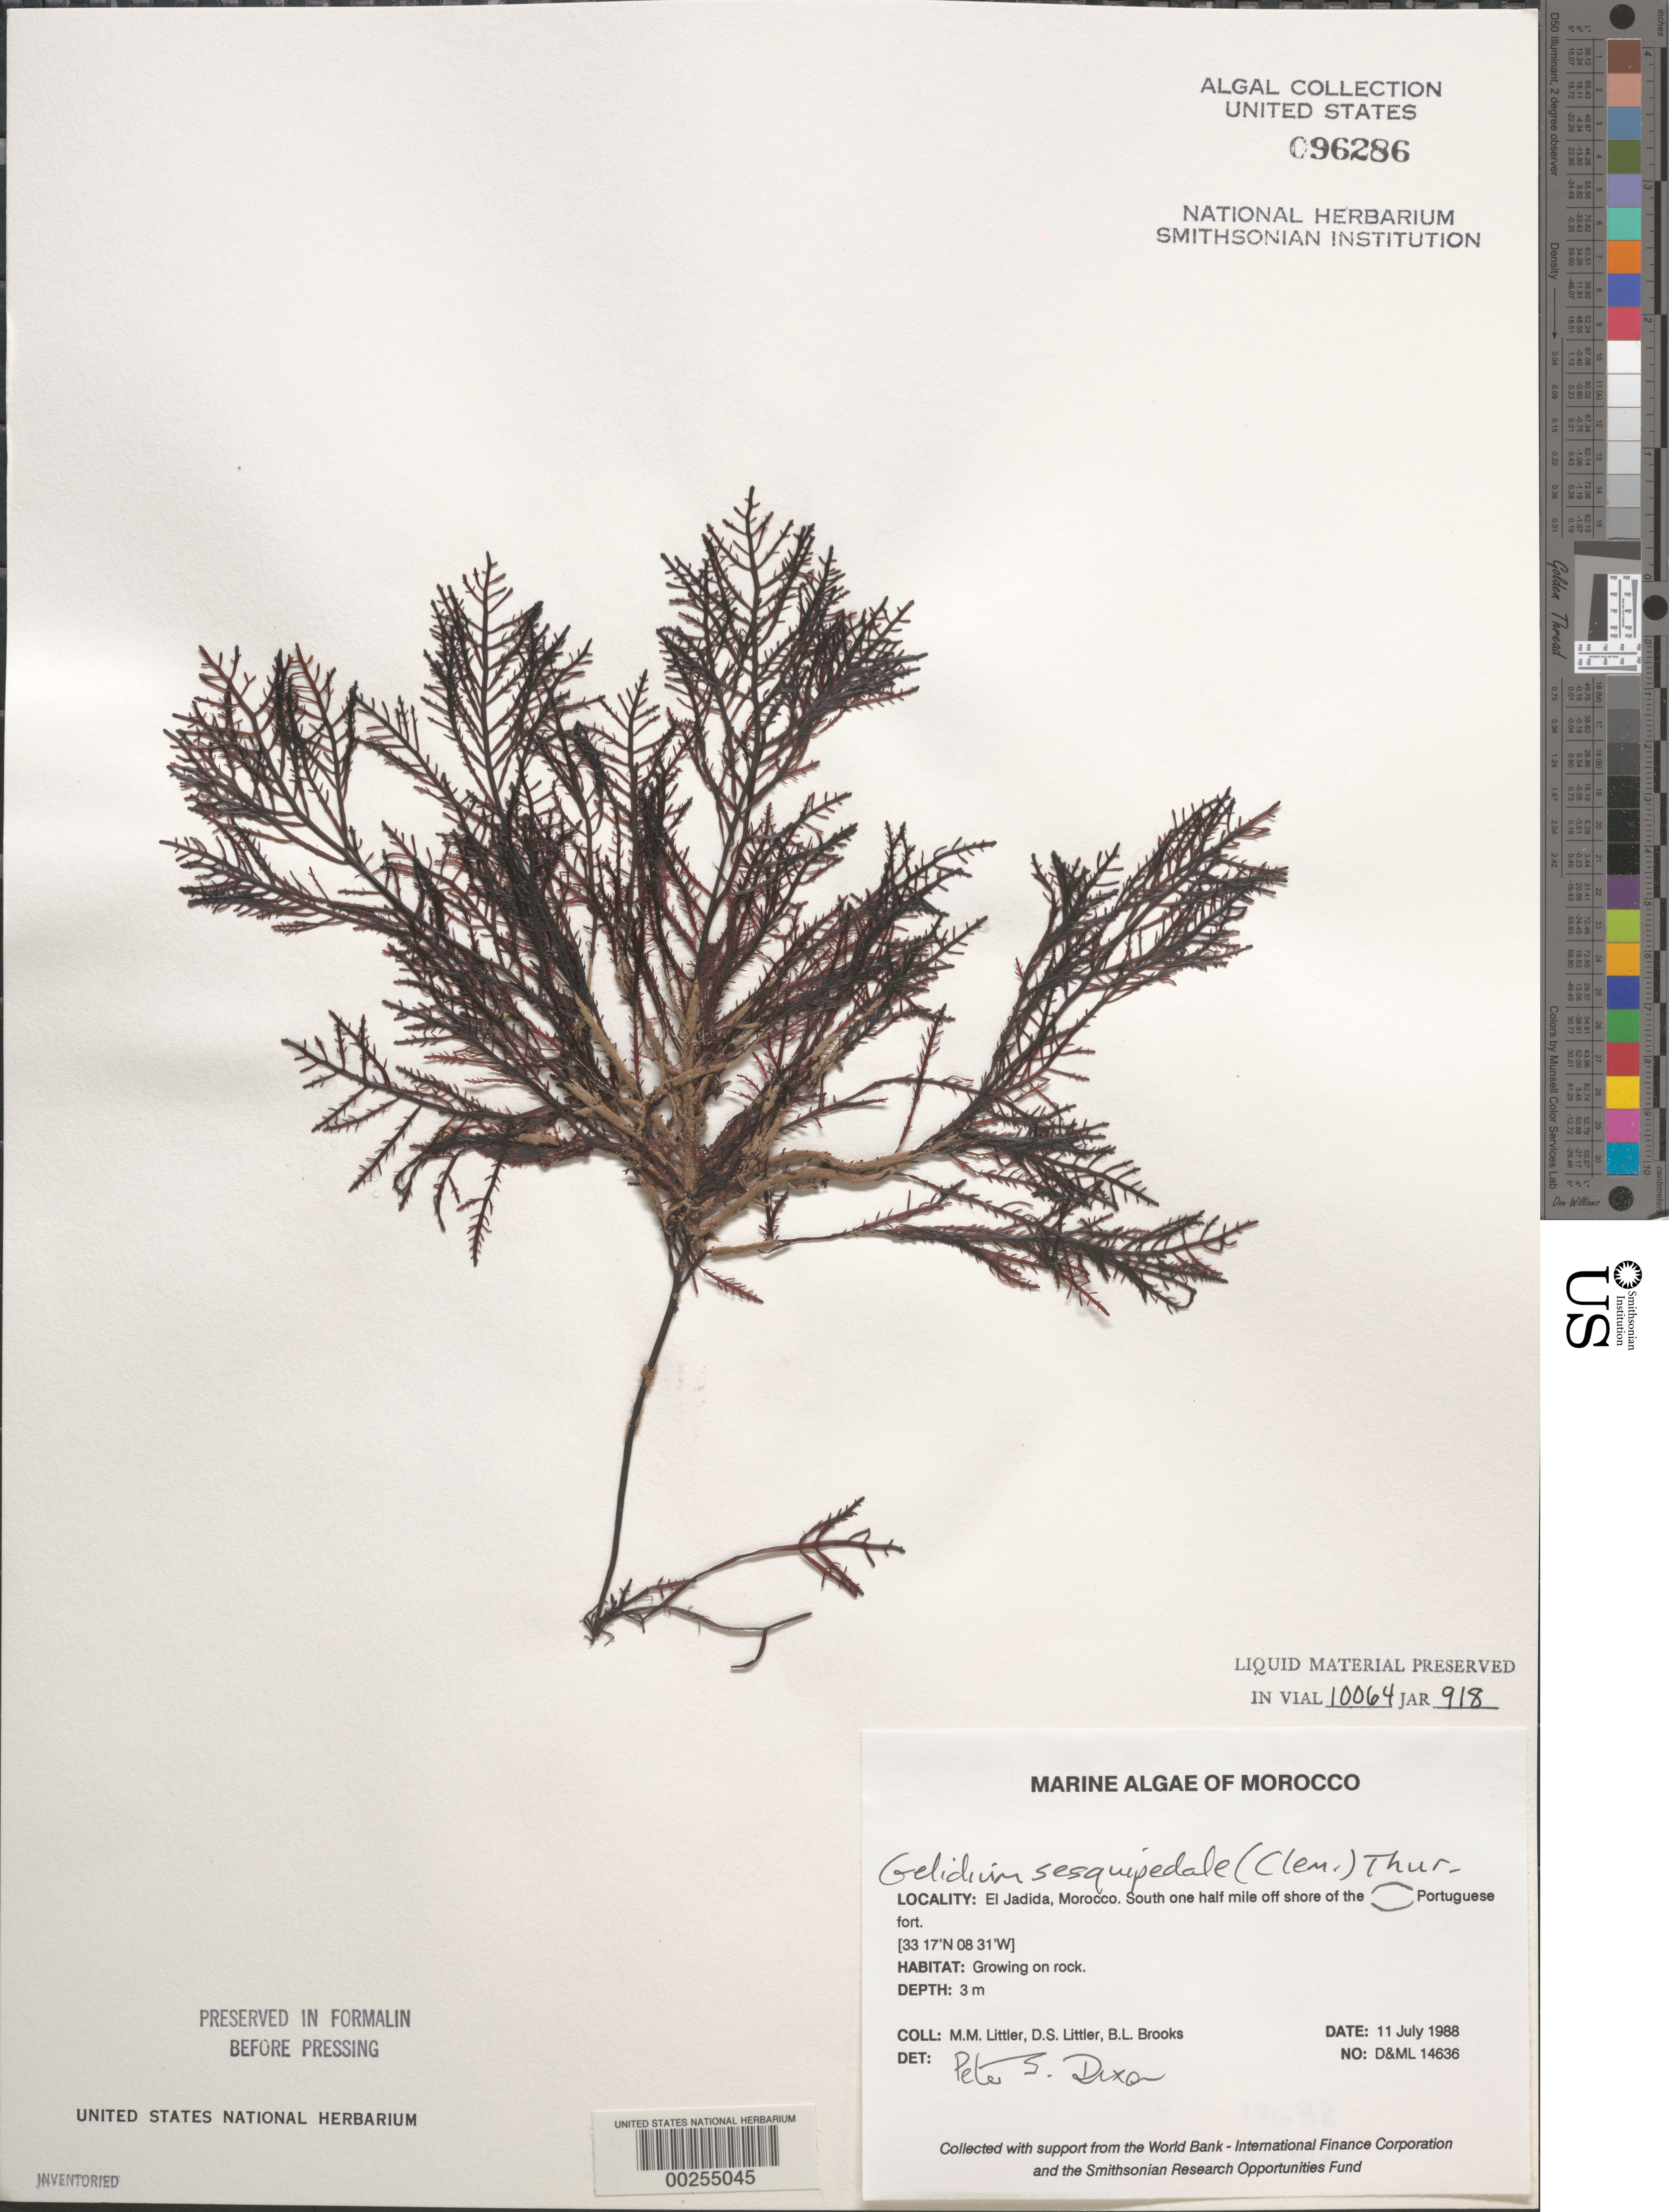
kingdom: Plantae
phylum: Rhodophyta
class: Florideophyceae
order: Gelidiales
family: Gelidiaceae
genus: Gelidium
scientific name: Gelidium corneum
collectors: M. M. Littler, D. S. Littler & B. Brooks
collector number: D&ML 14636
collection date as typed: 11 Jul 1988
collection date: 1988-07-11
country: Morocco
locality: El Jadida, 0.5 mile south, off Portuguese Fort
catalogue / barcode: US 96286